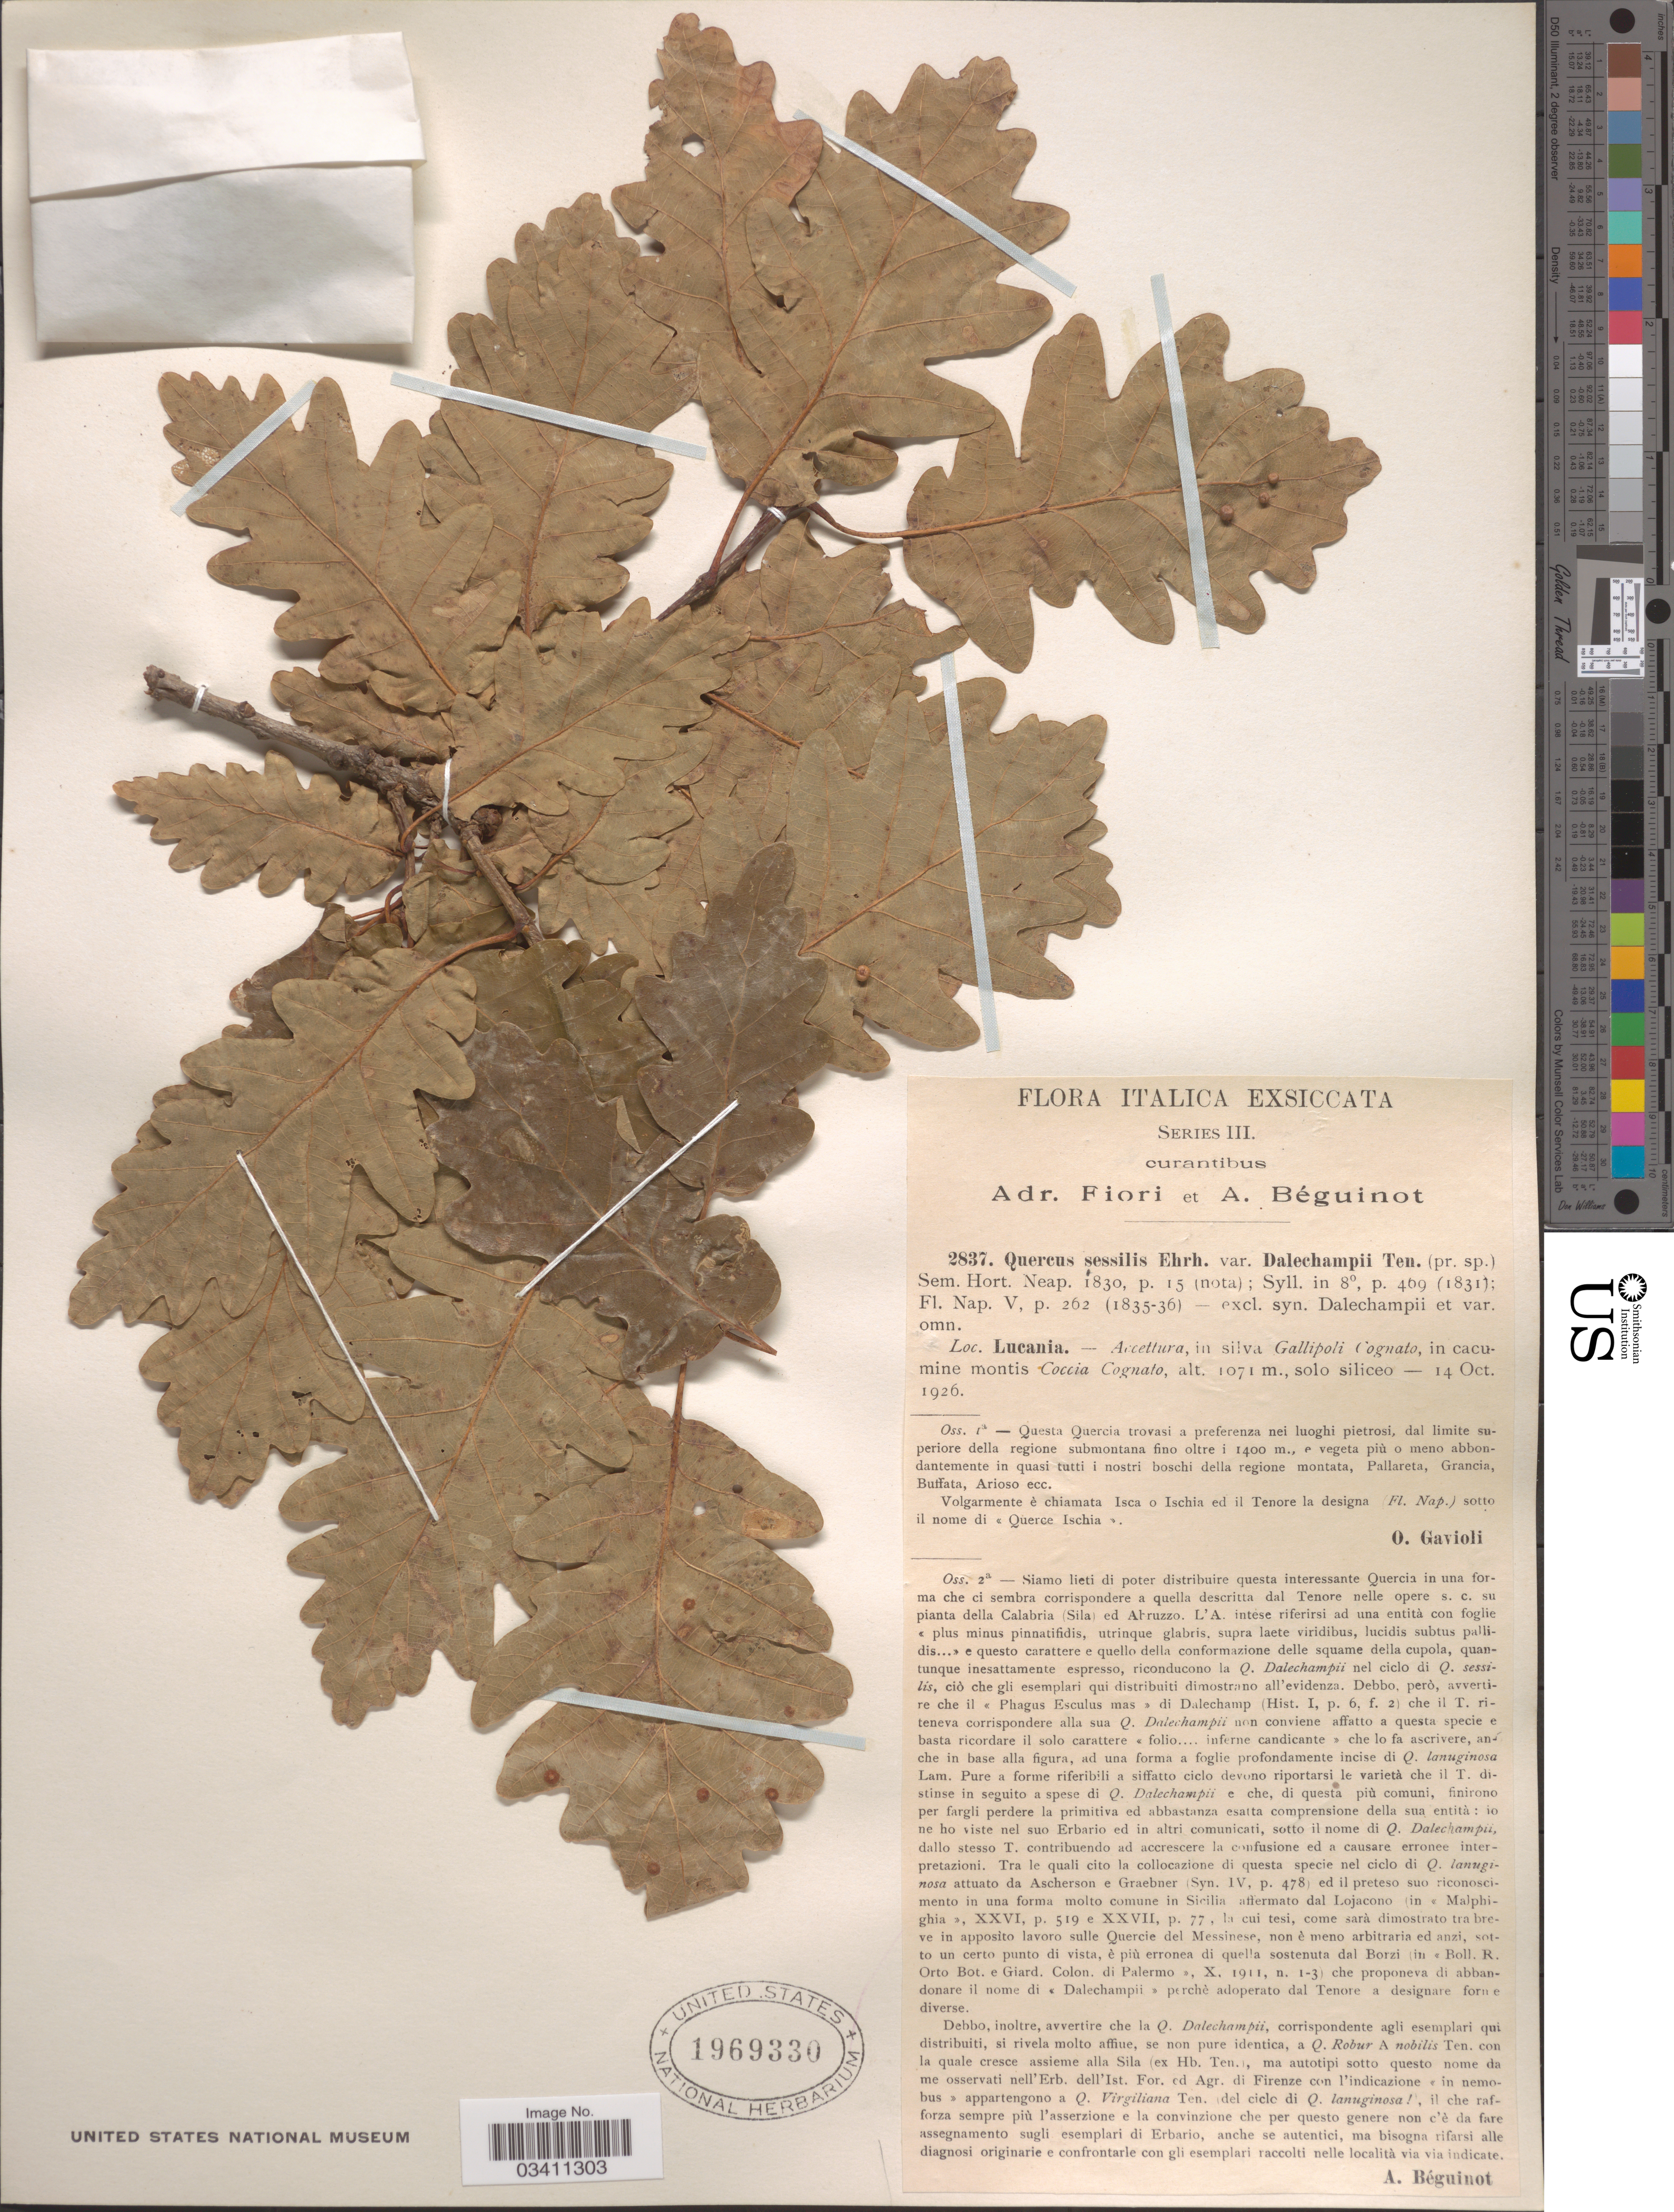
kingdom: Plantae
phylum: Tracheophyta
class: Magnoliopsida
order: Fagales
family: Fagaceae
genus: Quercus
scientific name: Quercus sessilis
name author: Ehrh.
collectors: O. Gavioli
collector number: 2837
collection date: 1926-10-14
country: Italy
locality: Lucania. - Accettura, in silva Gallipoli Cognato, in cacumine montis Coccia Cognato.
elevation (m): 1071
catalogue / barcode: US 1969330